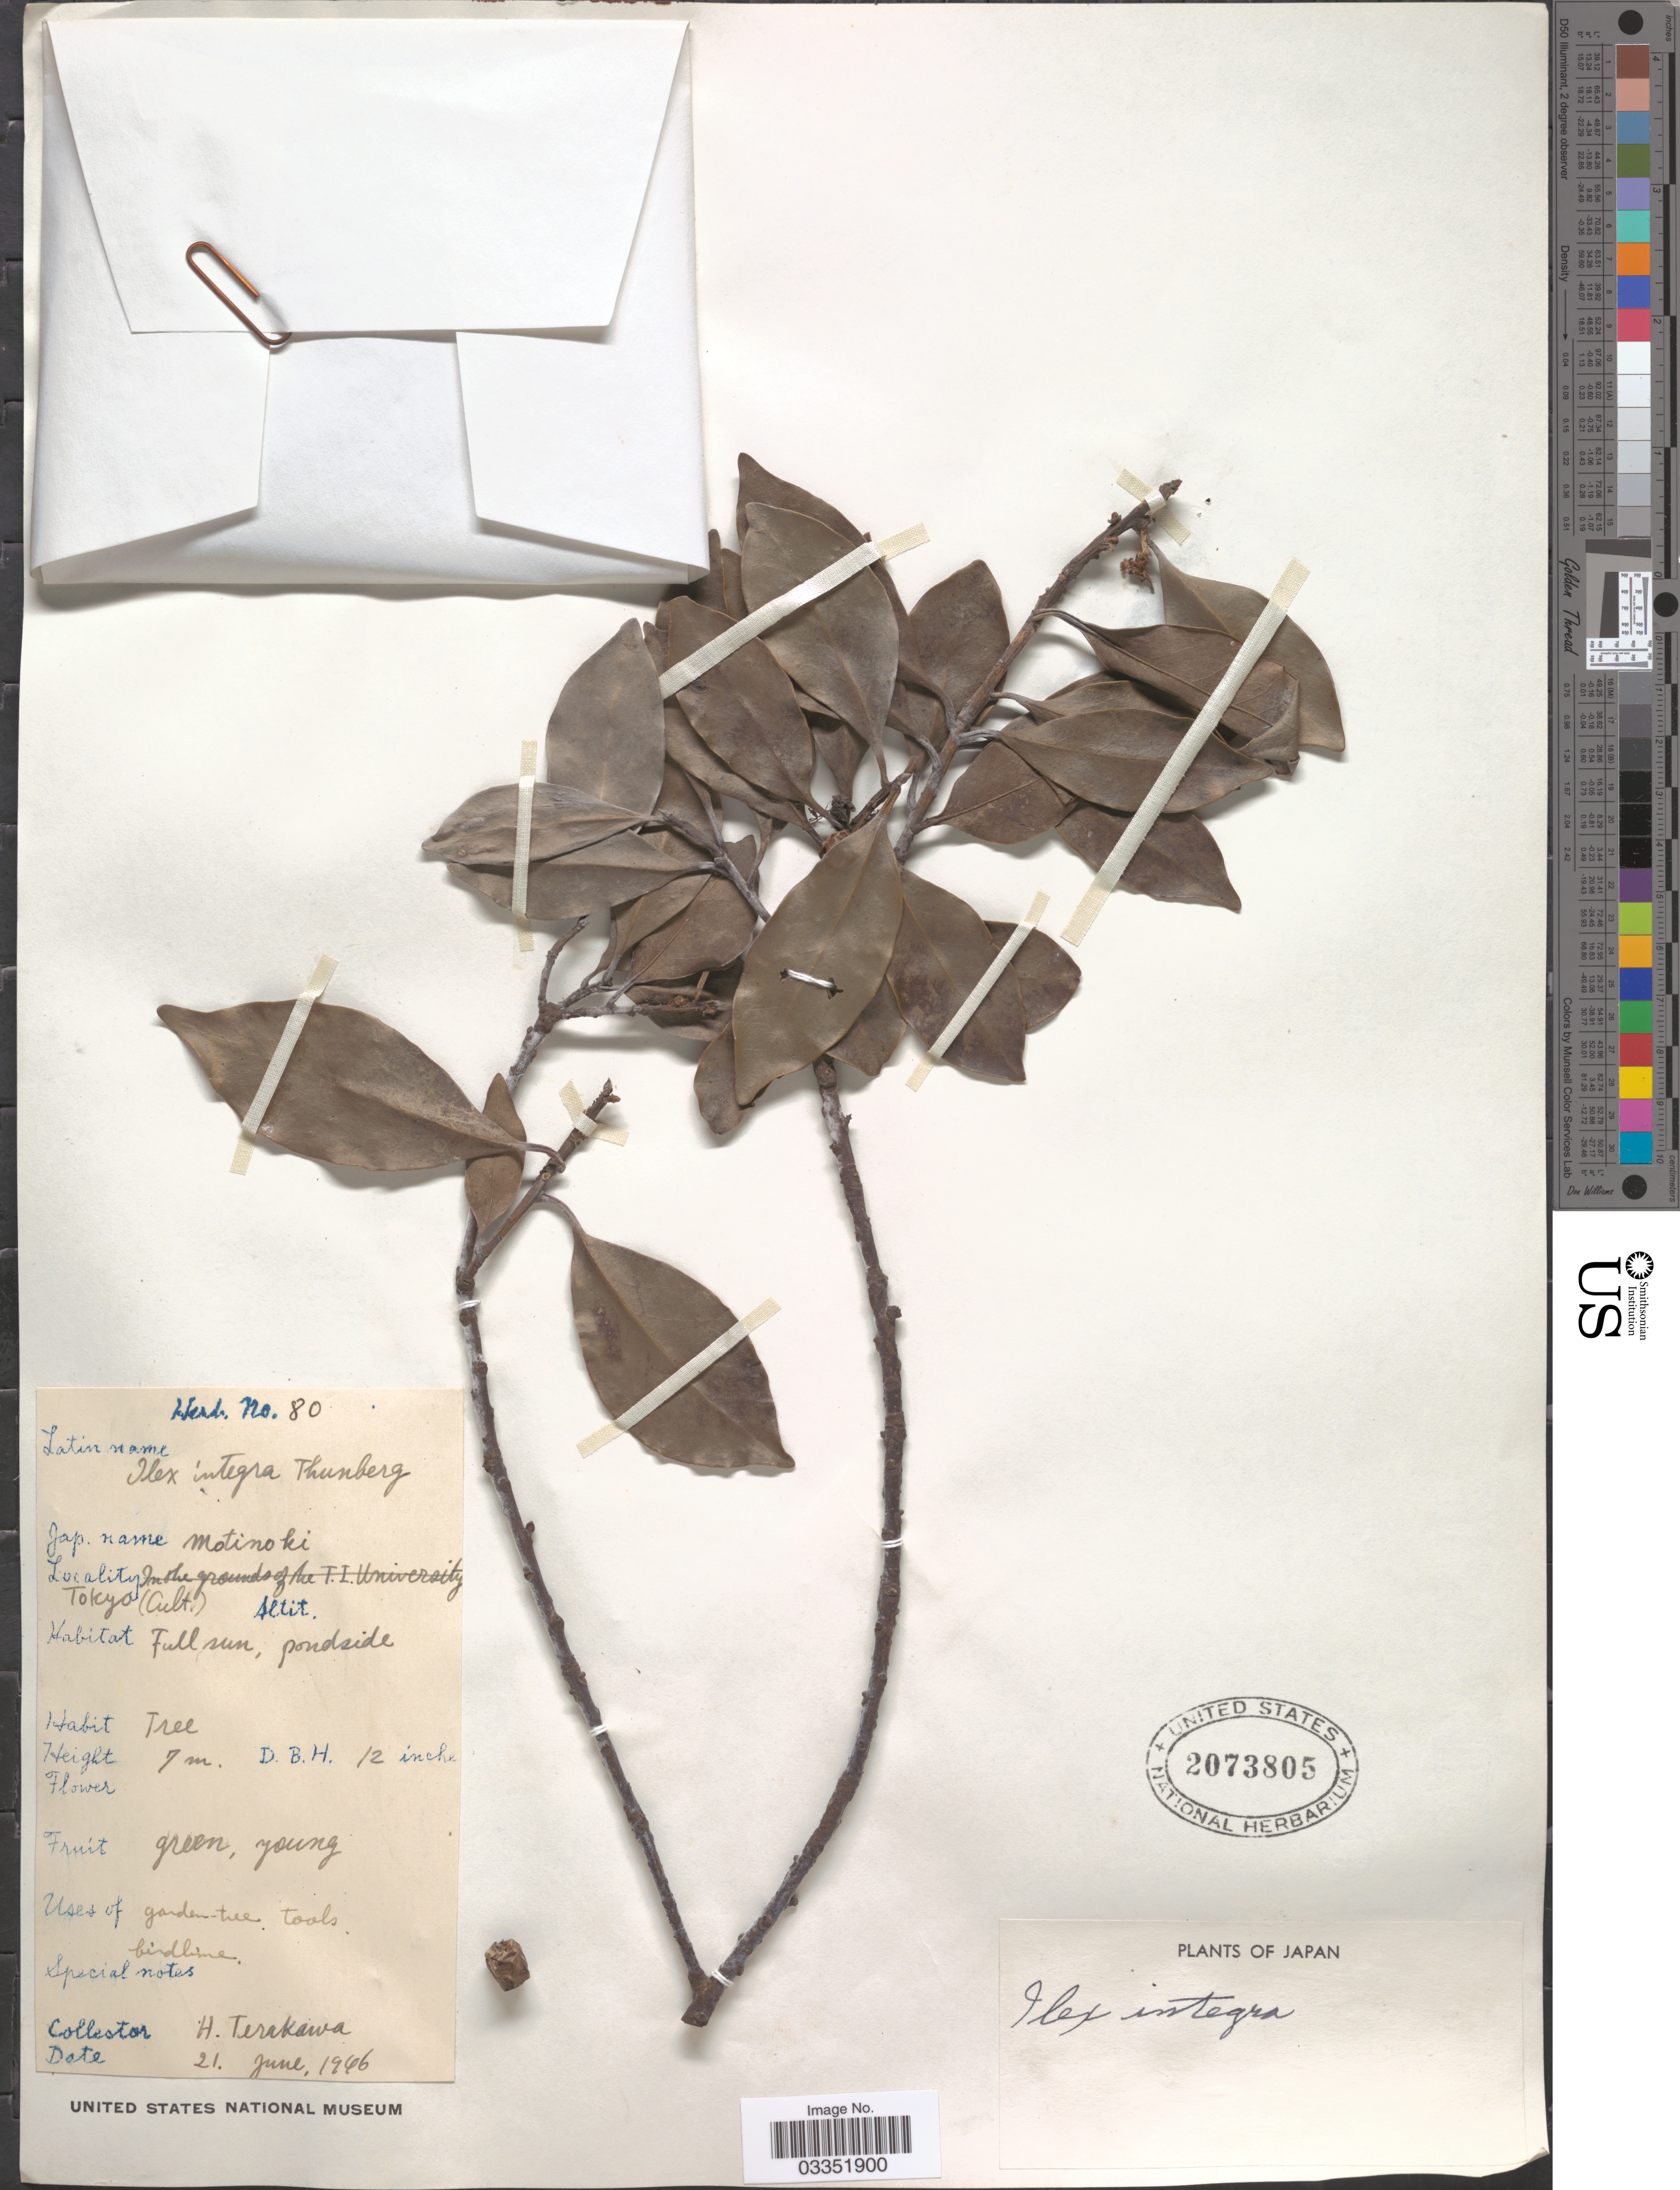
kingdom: Plantae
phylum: Tracheophyta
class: Magnoliopsida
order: Aquifoliales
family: Aquifoliaceae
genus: Ilex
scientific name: Ilex integra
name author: Thunb.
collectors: H. Terakawa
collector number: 80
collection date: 1946-06-21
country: Japan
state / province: Tokyo, Federal City of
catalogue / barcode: US 2073805